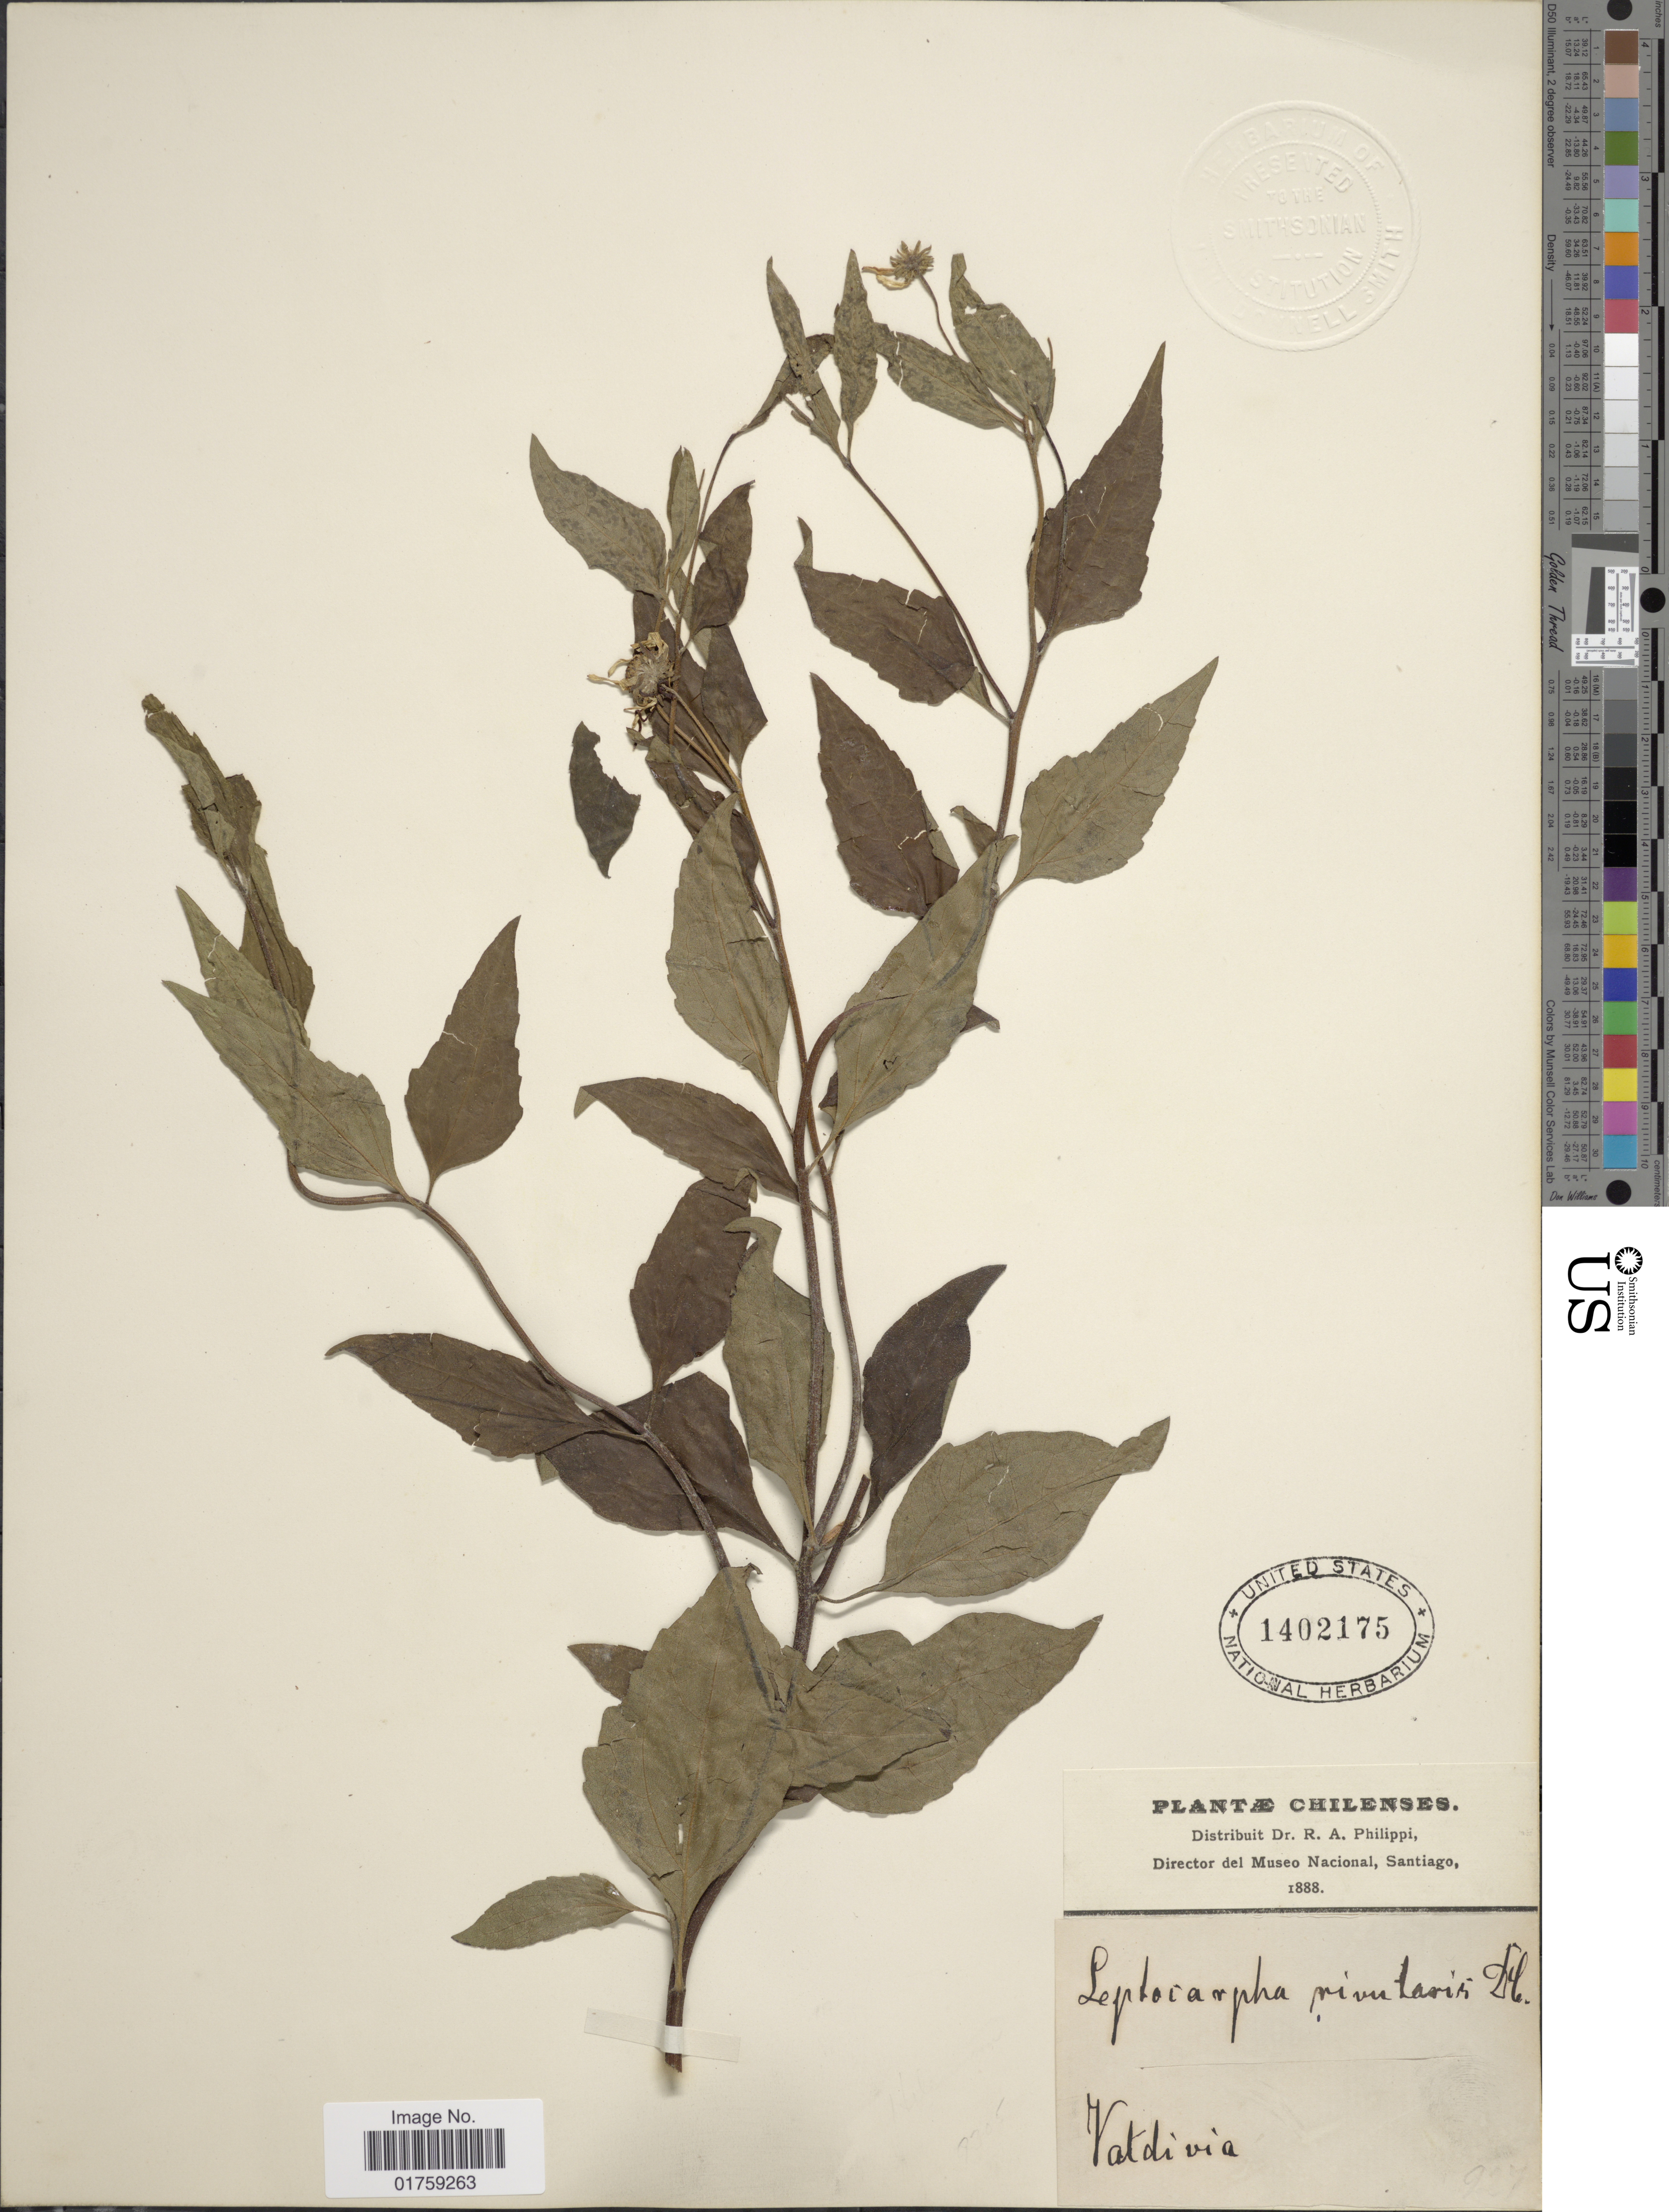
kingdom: Plantae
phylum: Tracheophyta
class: Magnoliopsida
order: Asterales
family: Asteraceae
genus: Leptocarpha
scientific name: Leptocarpha rivularis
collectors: R. A. Philippi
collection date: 1888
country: Chile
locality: Valdivia. Chilenses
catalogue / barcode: US 1402175